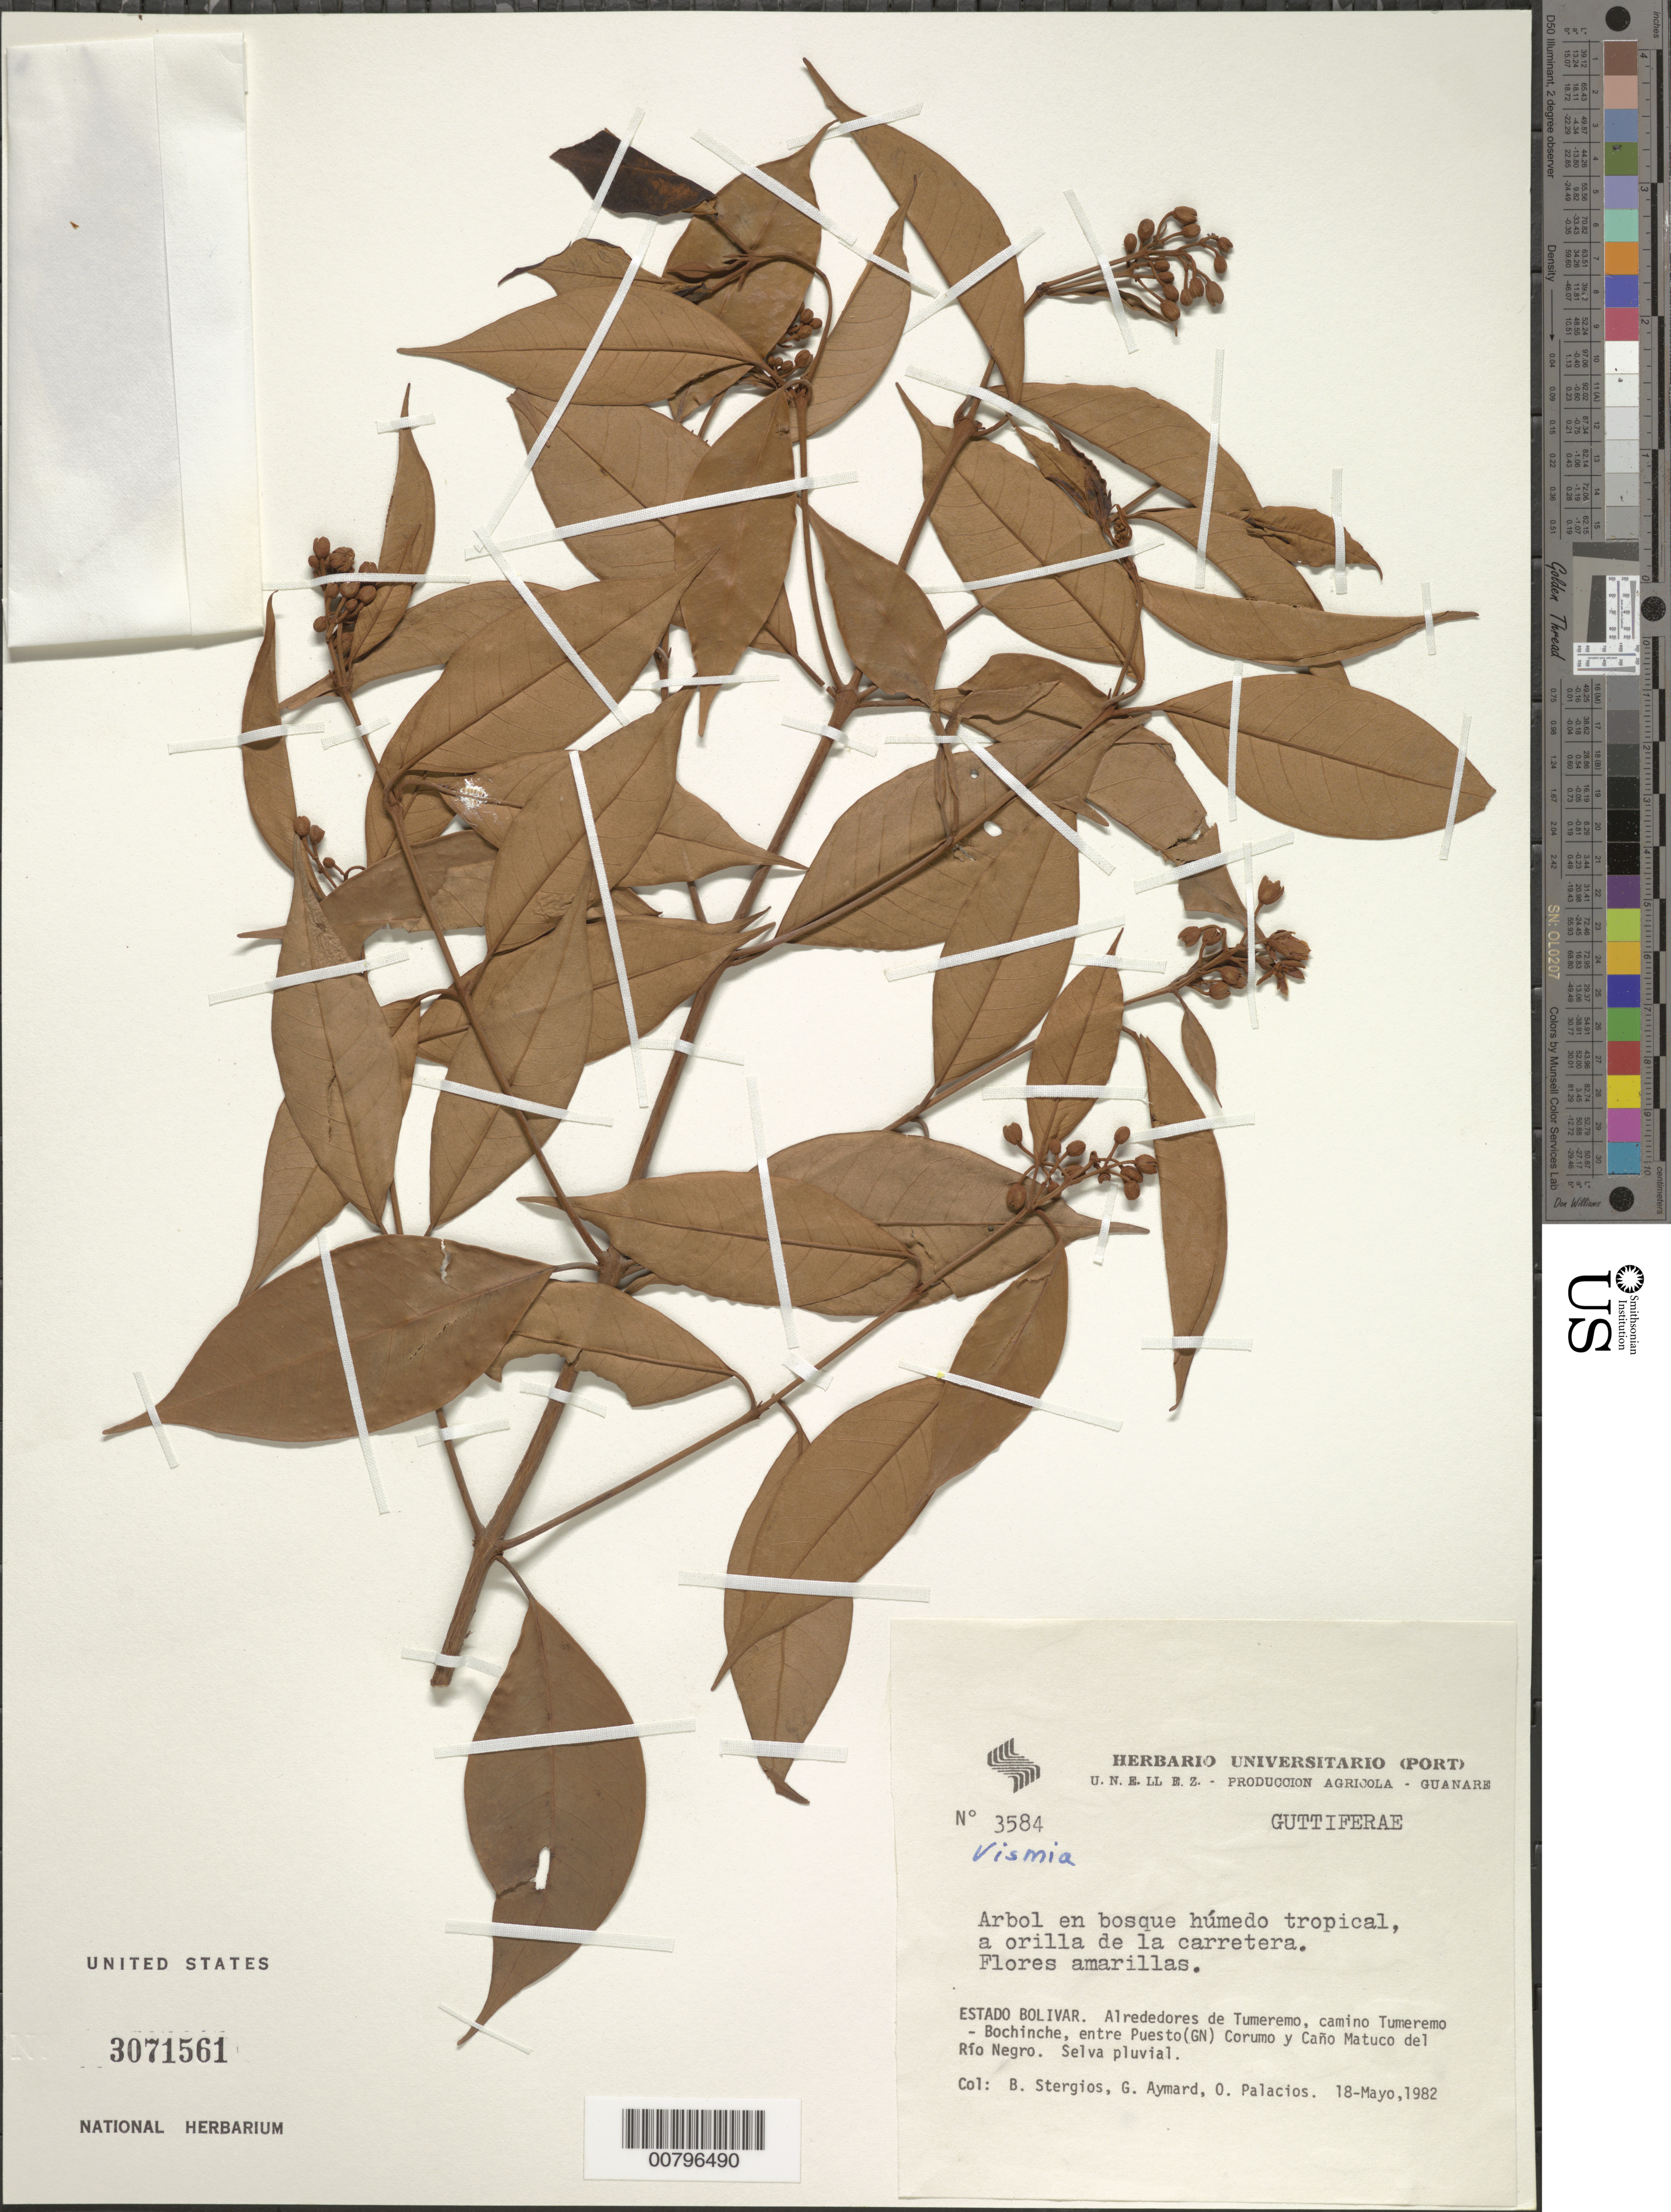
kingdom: Plantae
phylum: Tracheophyta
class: Magnoliopsida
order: Malpighiales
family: Hypericaceae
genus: Vismia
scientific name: Vismia sp.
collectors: B. G. Stergios, G. A. Aymard & O. Palacios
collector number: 3584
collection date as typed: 18-May-82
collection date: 1982-05-18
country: Venezuela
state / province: Bolívar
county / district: Sifontes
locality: Tumeremo, camino Tumeremo - Bochinche, entre Puesto (GN) Corumo and Caño Matuco del Rio Negro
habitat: Selva pluvial; en bosque humedo tropical, a orilla de la carretera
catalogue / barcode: US 3071561